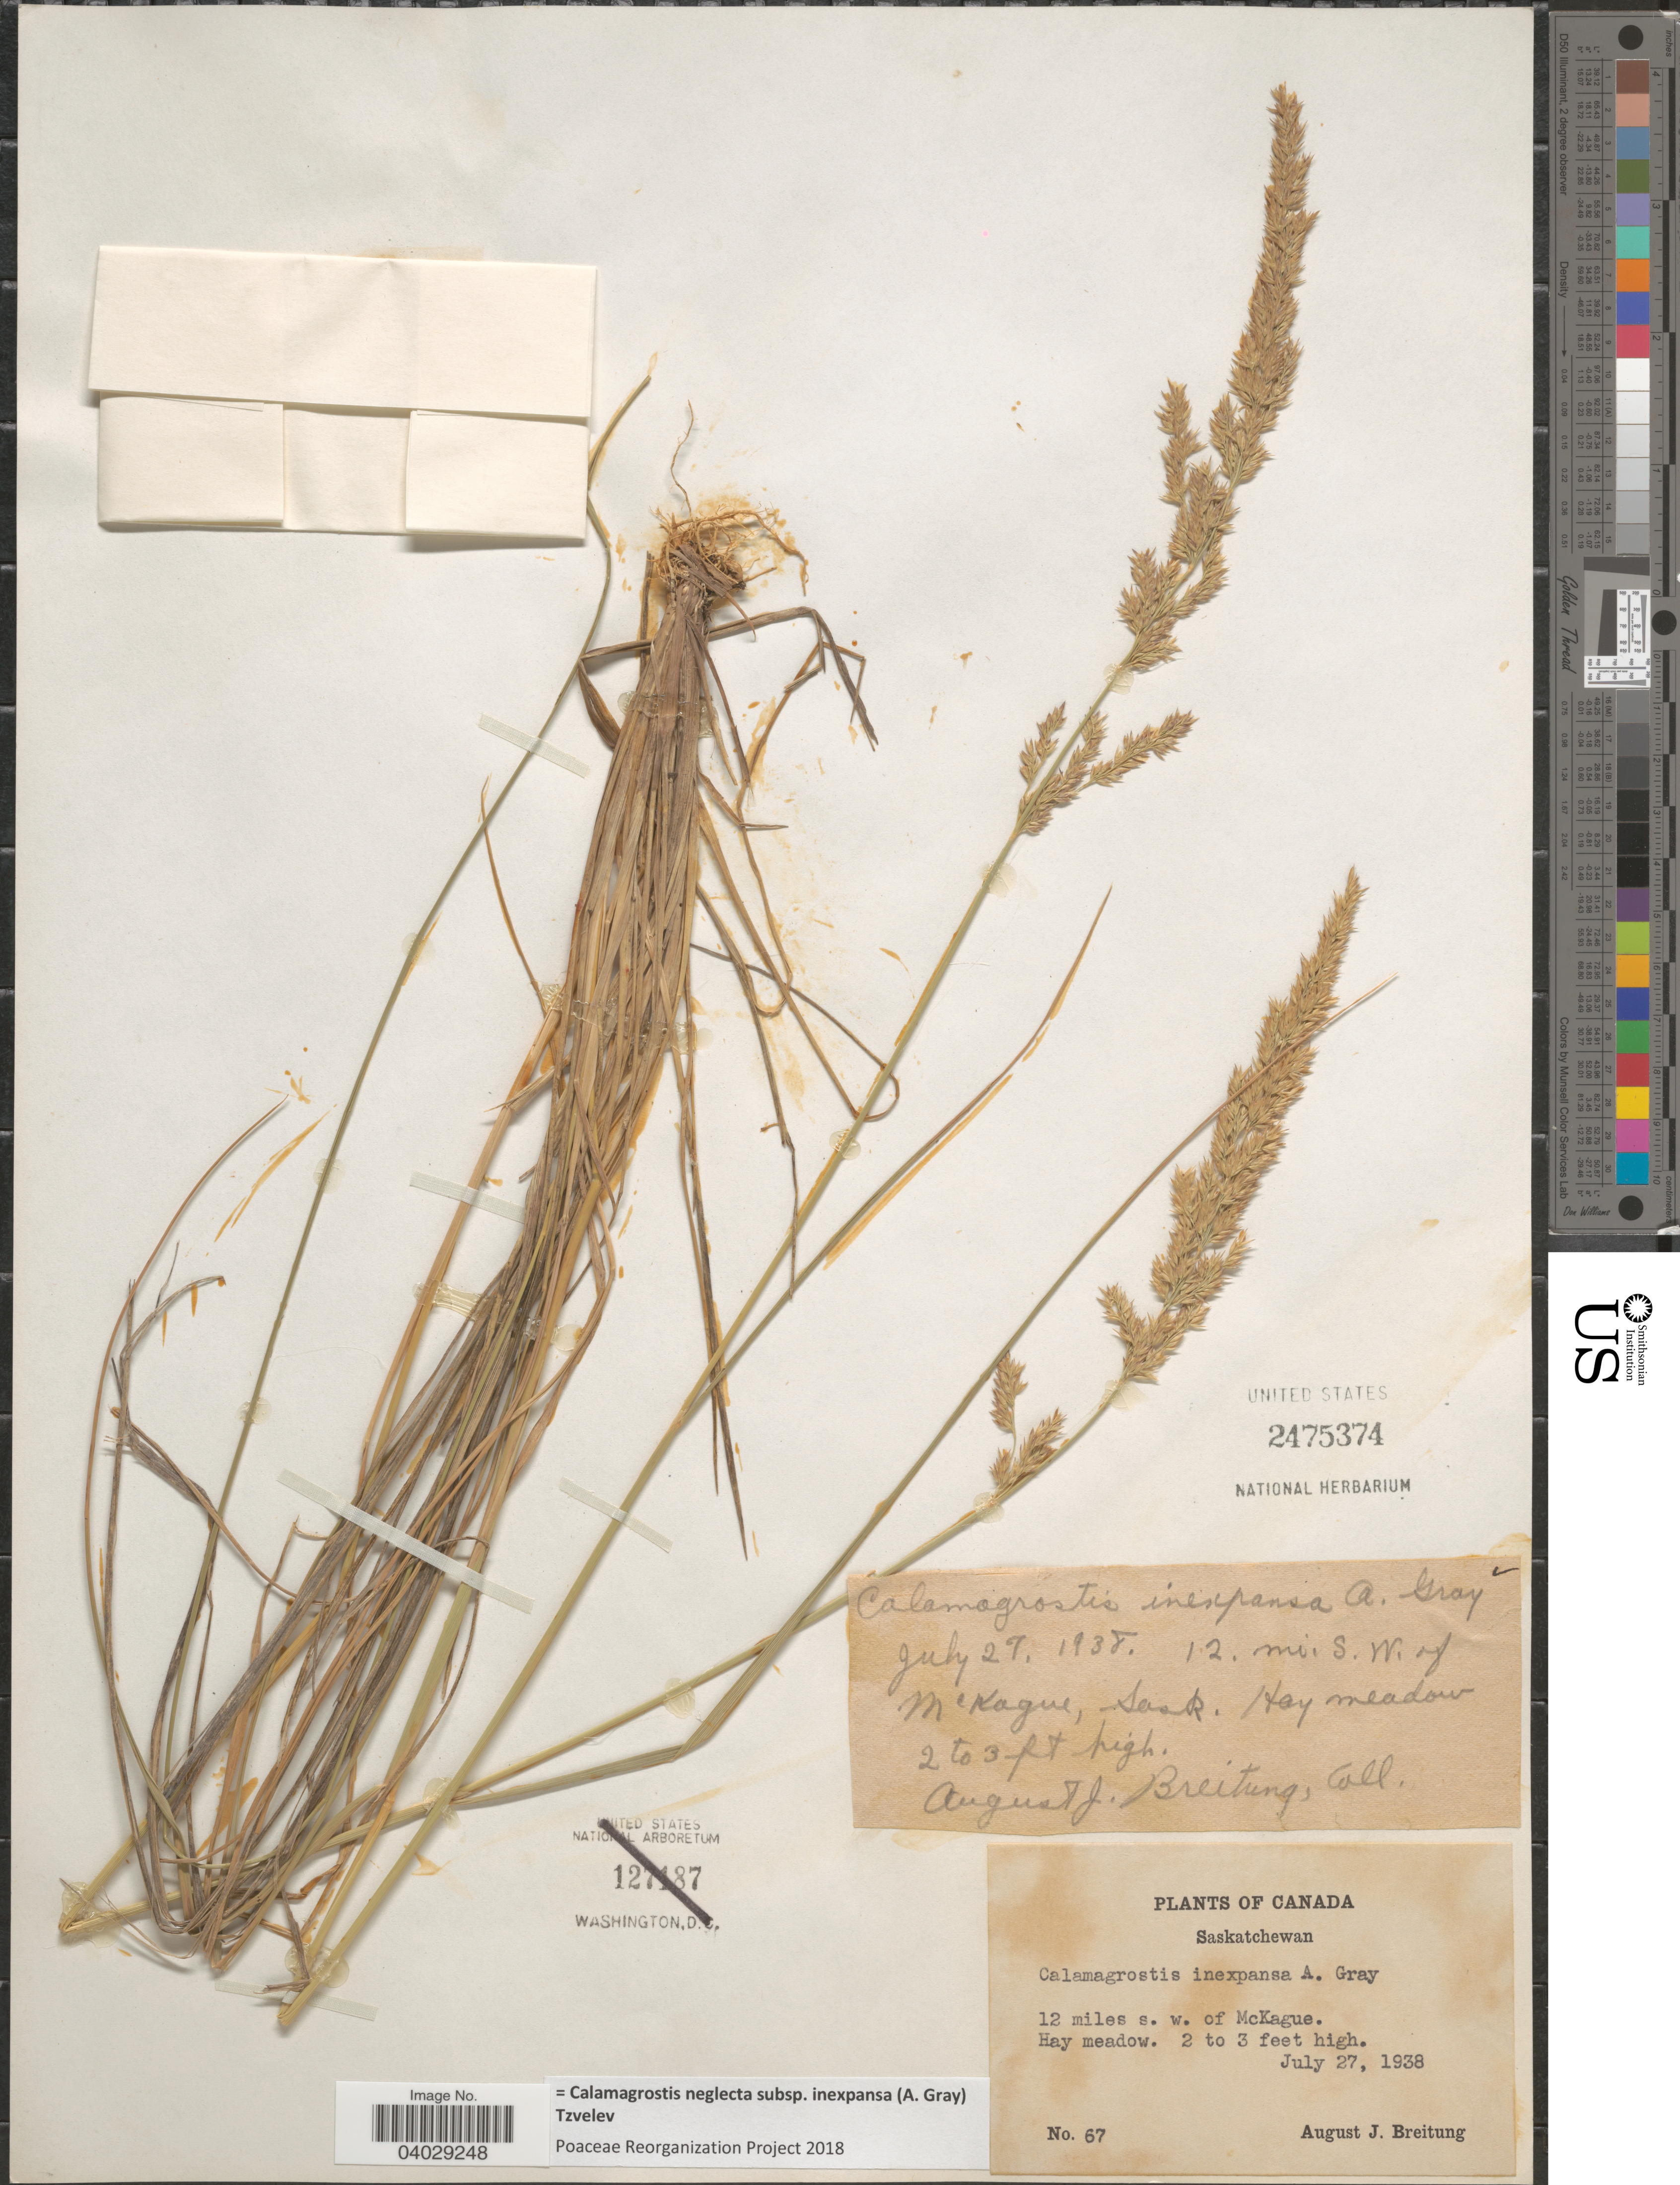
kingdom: Plantae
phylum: Tracheophyta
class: Liliopsida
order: Poales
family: Poaceae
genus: Calamagrostis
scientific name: Calamagrostis neglecta subsp. inexpansa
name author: (A. Gray) Tzvelev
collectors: A. Breitung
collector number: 67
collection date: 1938-07-27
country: Canada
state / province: Saskatchewan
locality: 12 miles s.w. of McKague.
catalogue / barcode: US 2475374